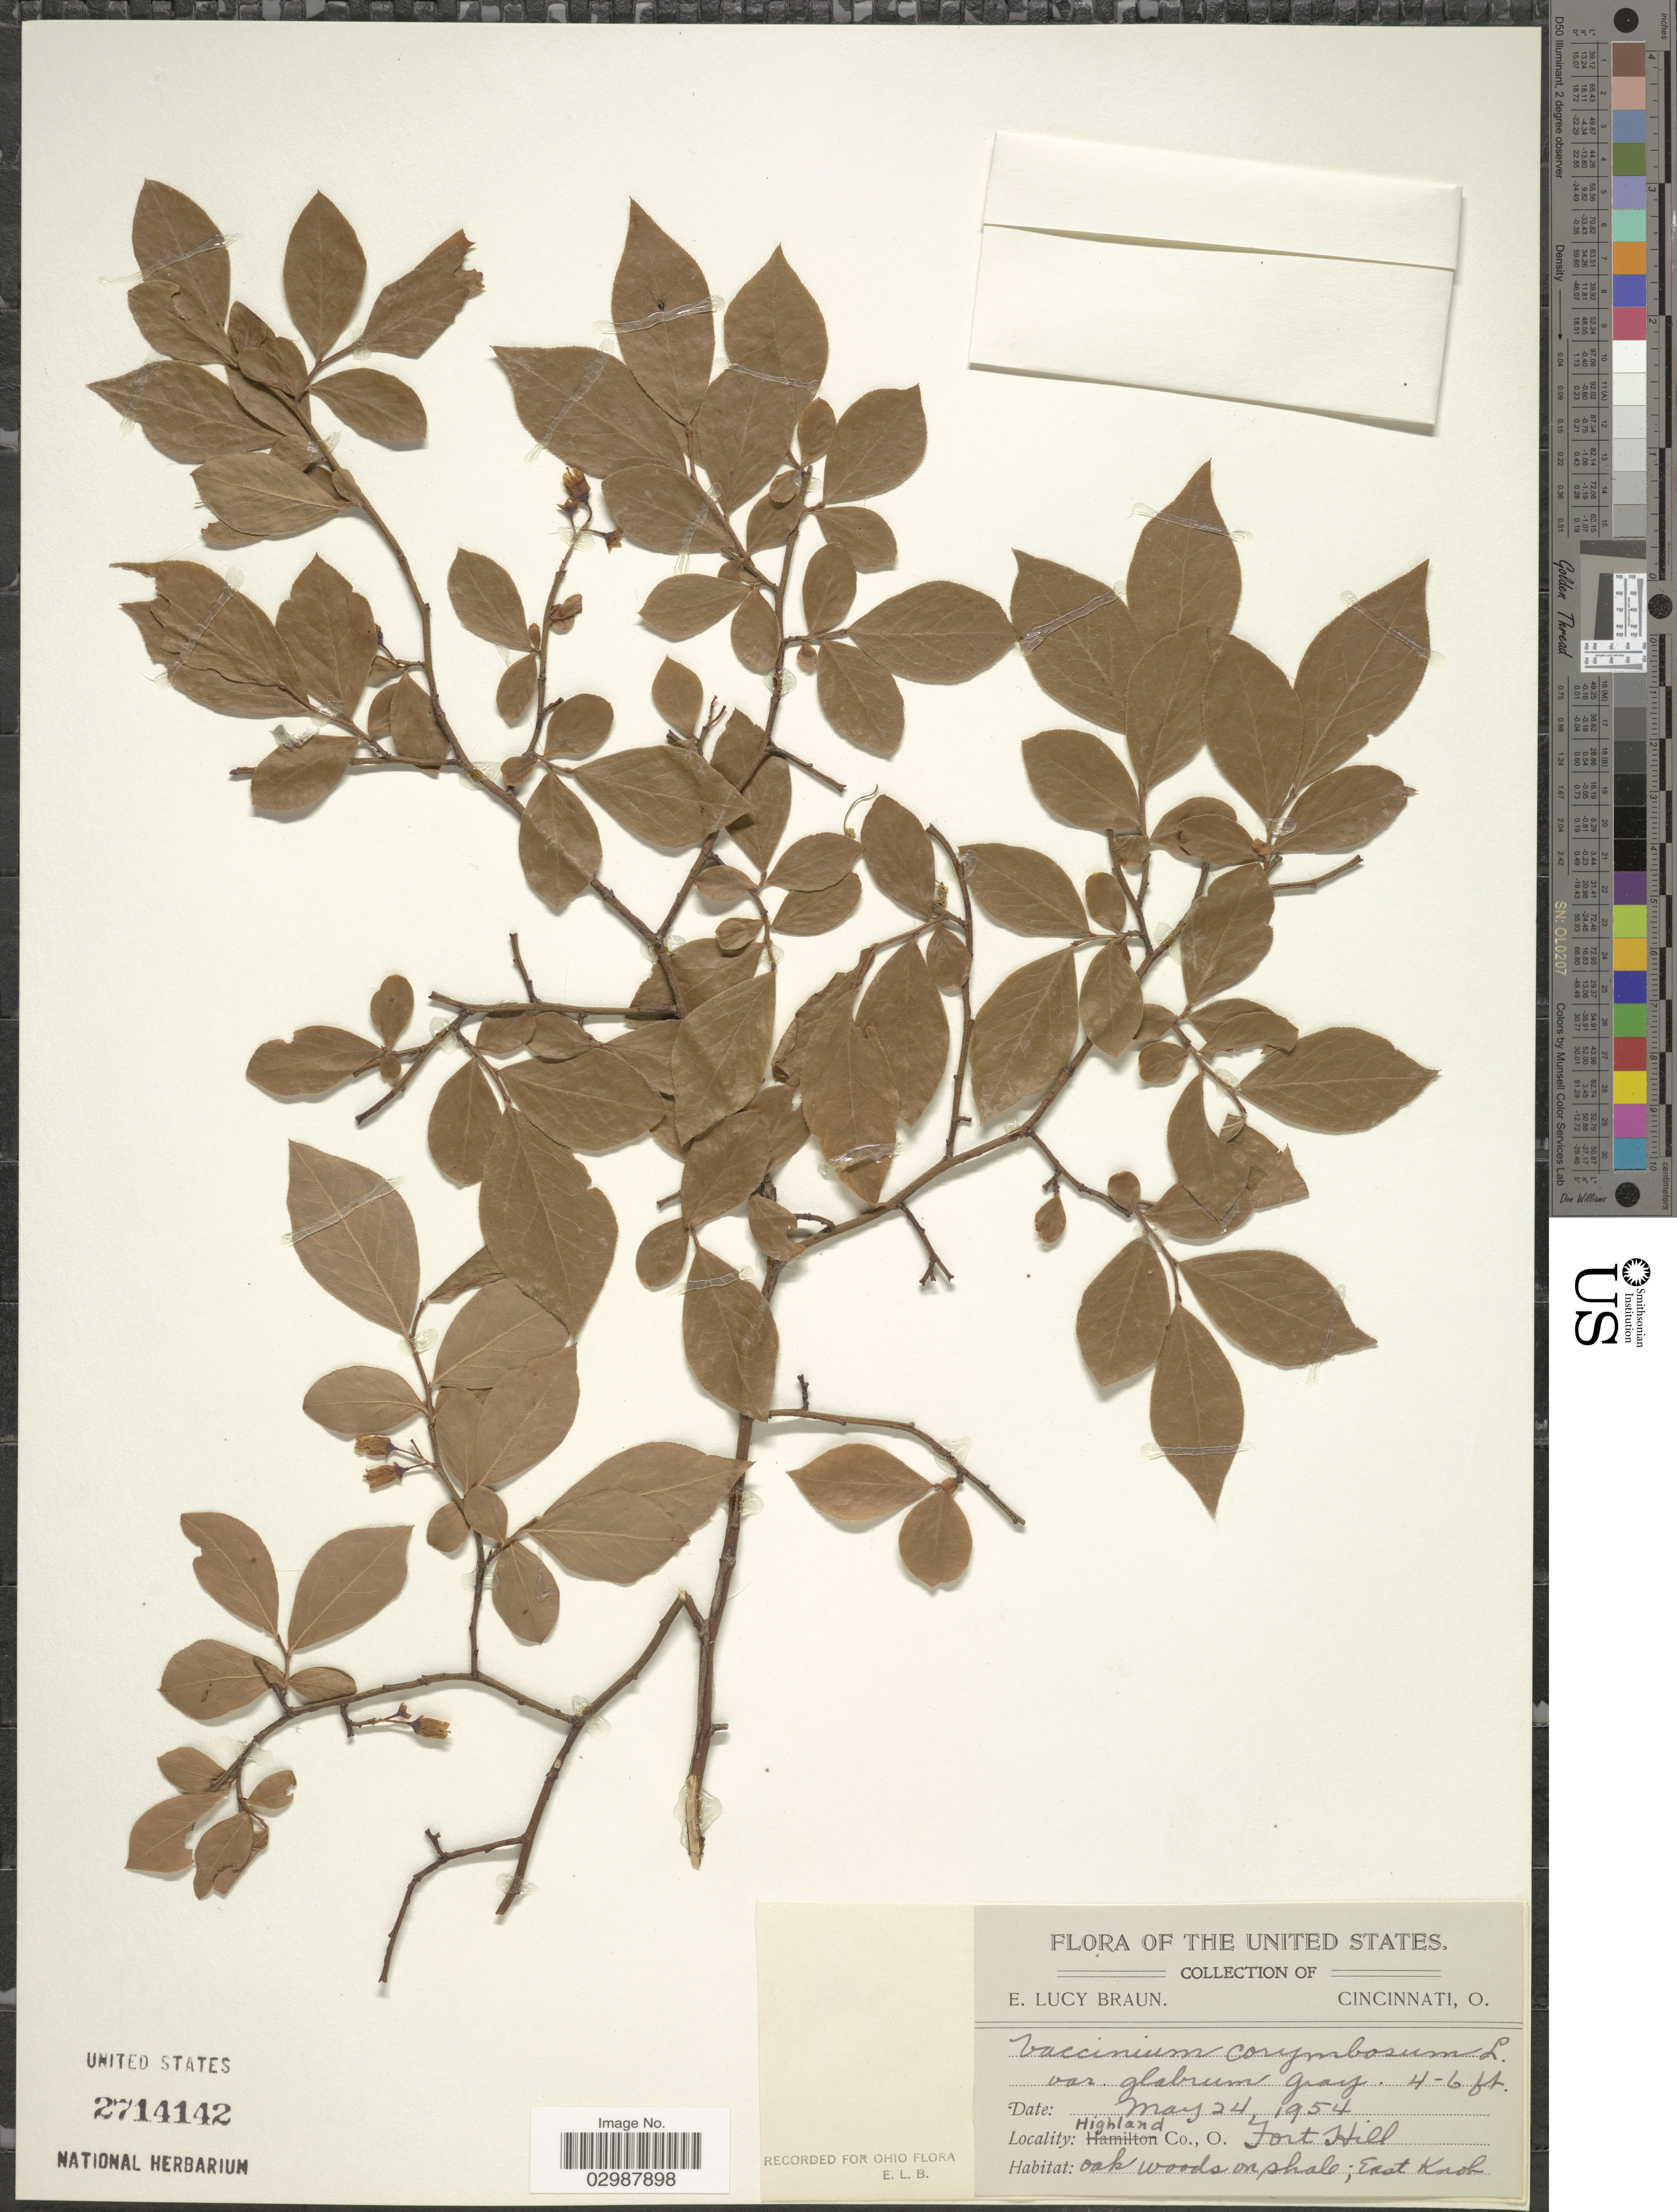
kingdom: Plantae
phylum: Tracheophyta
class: Magnoliopsida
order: Ericales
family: Ericaceae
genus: Vaccinium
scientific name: Vaccinium corymbosum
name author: L.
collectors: E. L. Braun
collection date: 1954-05-24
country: United States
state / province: Ohio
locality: Highland Co., Fort Hill. Oak woods on shale; East Knob.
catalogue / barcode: US 2714142